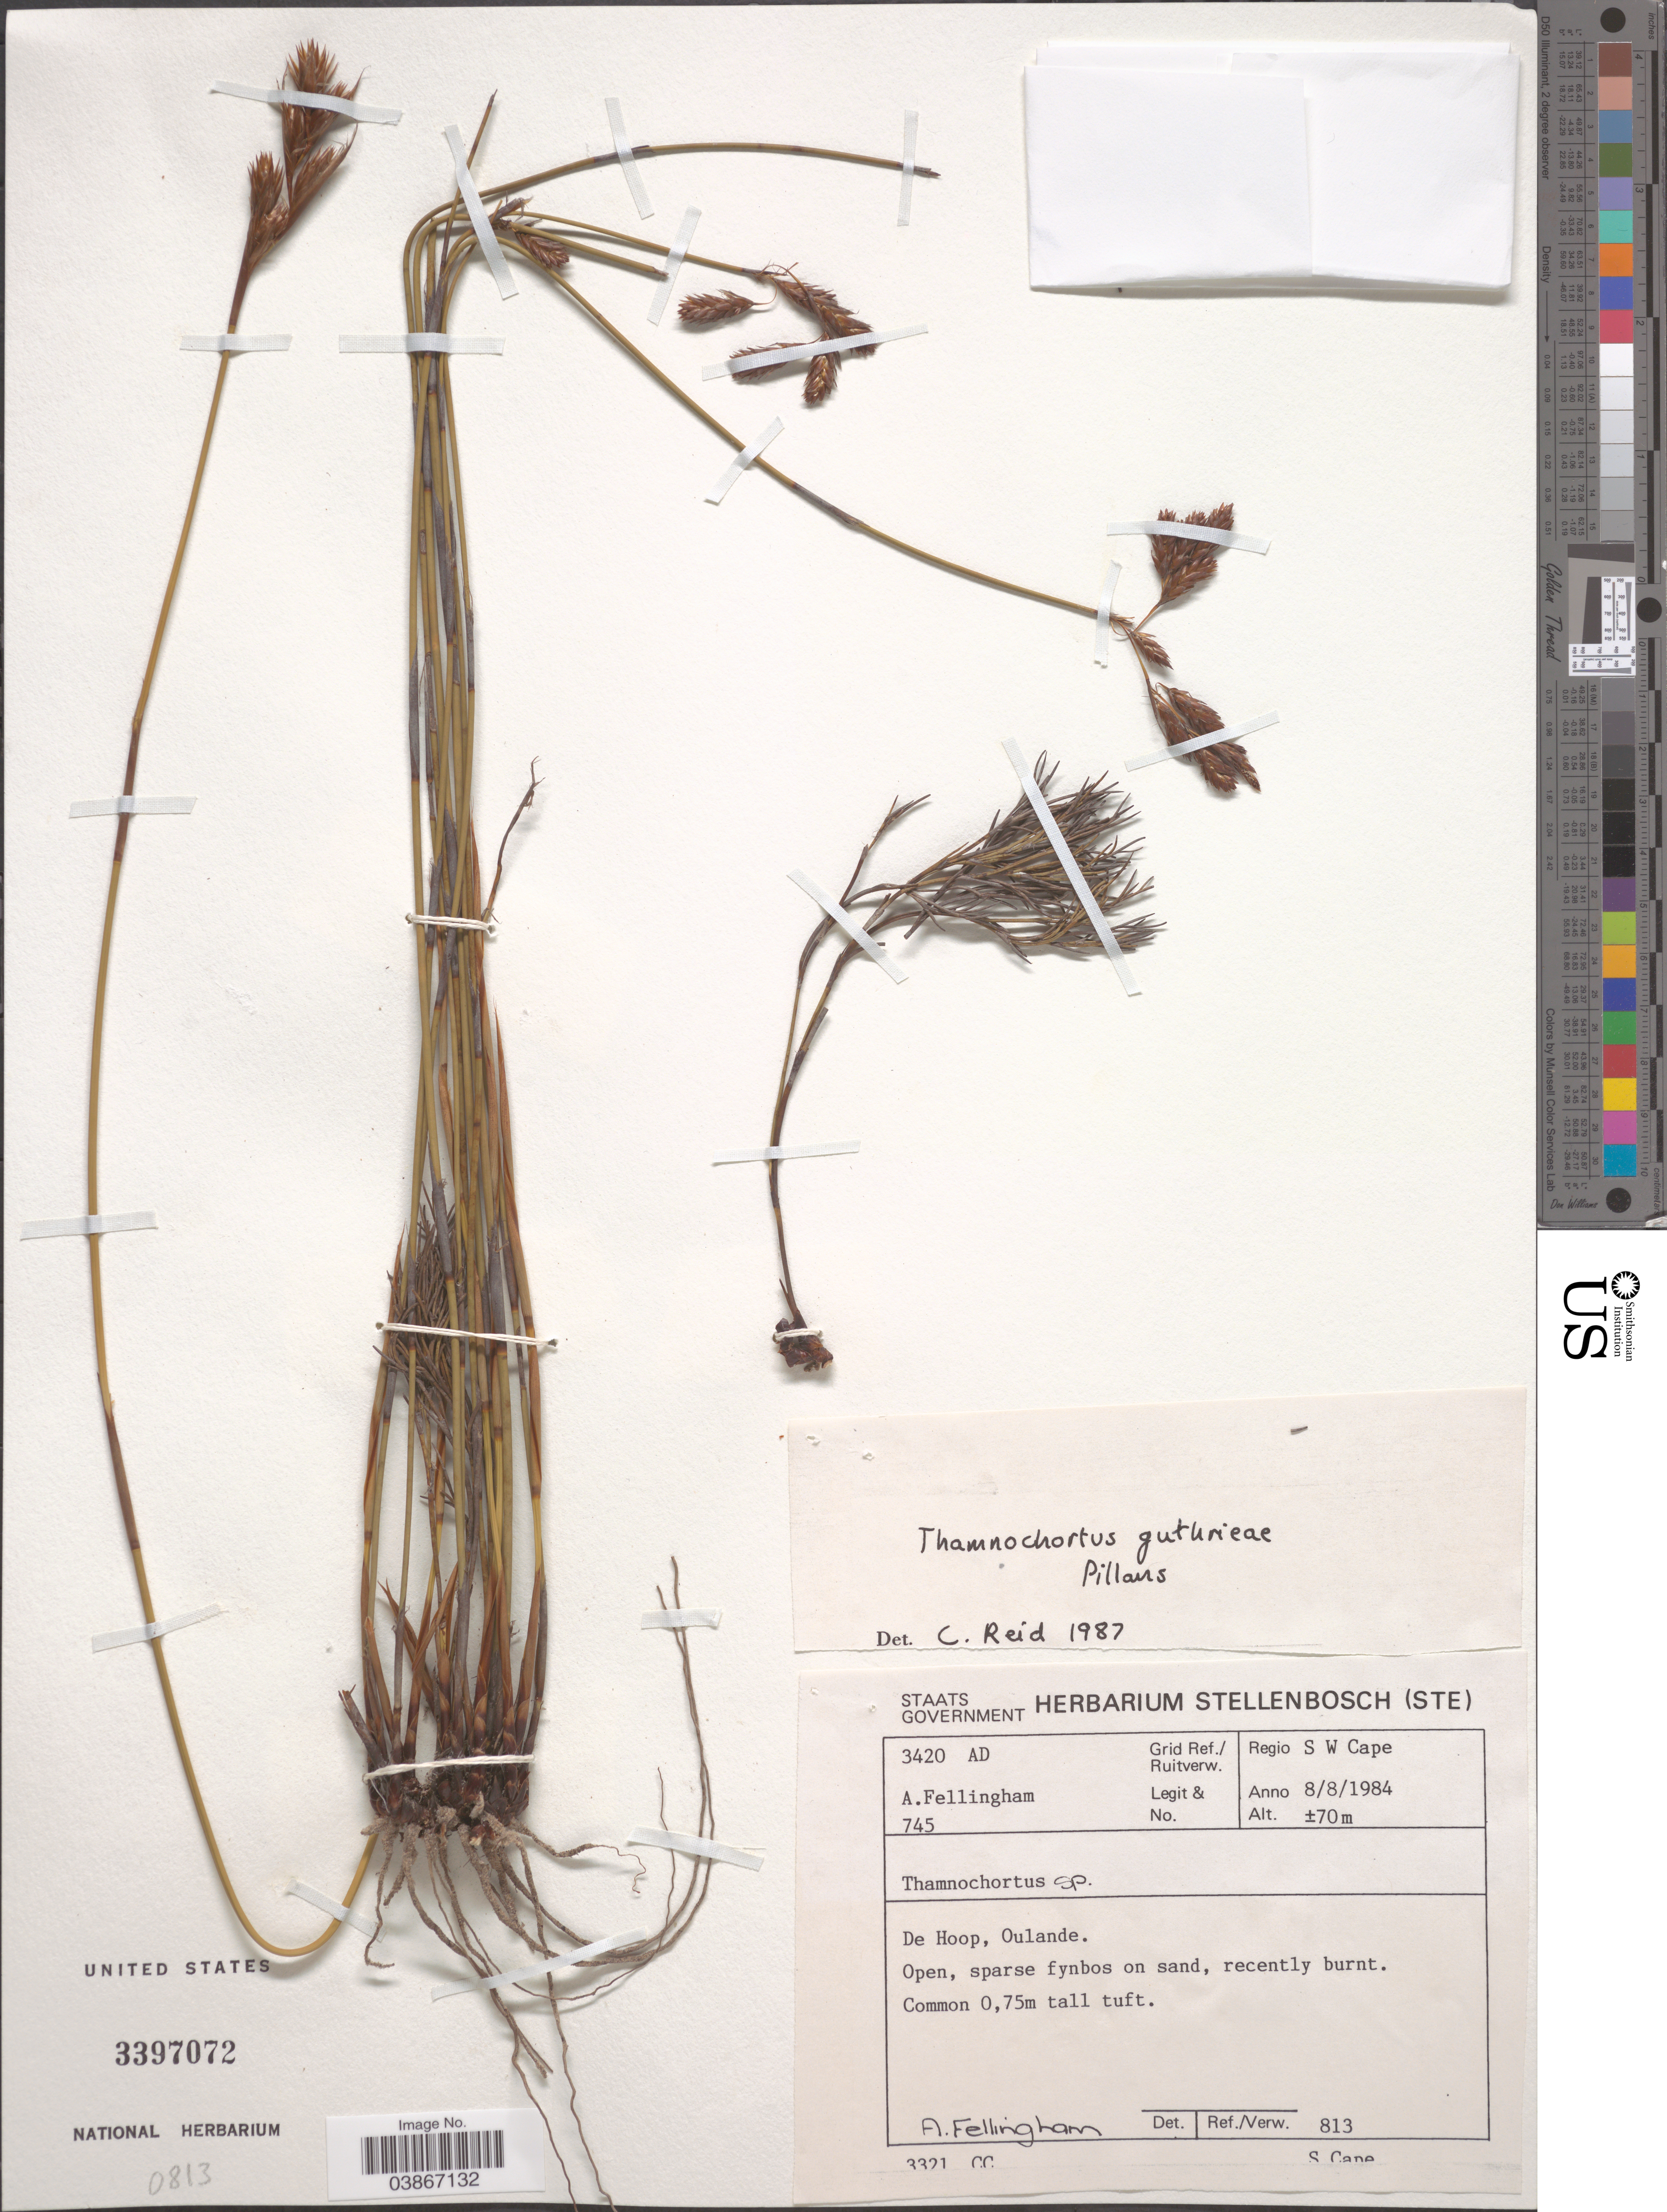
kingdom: Plantae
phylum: Tracheophyta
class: Liliopsida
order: Poales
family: Restionaceae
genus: Thamnochortus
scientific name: Thamnochortus guthrieae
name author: Pillans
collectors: A. Fellingham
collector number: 745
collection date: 1984-08-08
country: South Africa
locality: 3420 AD Grid Ref./ Ruitverw. Regio S W Cape. De Hoop, Oulande.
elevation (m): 70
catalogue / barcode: US 3397072